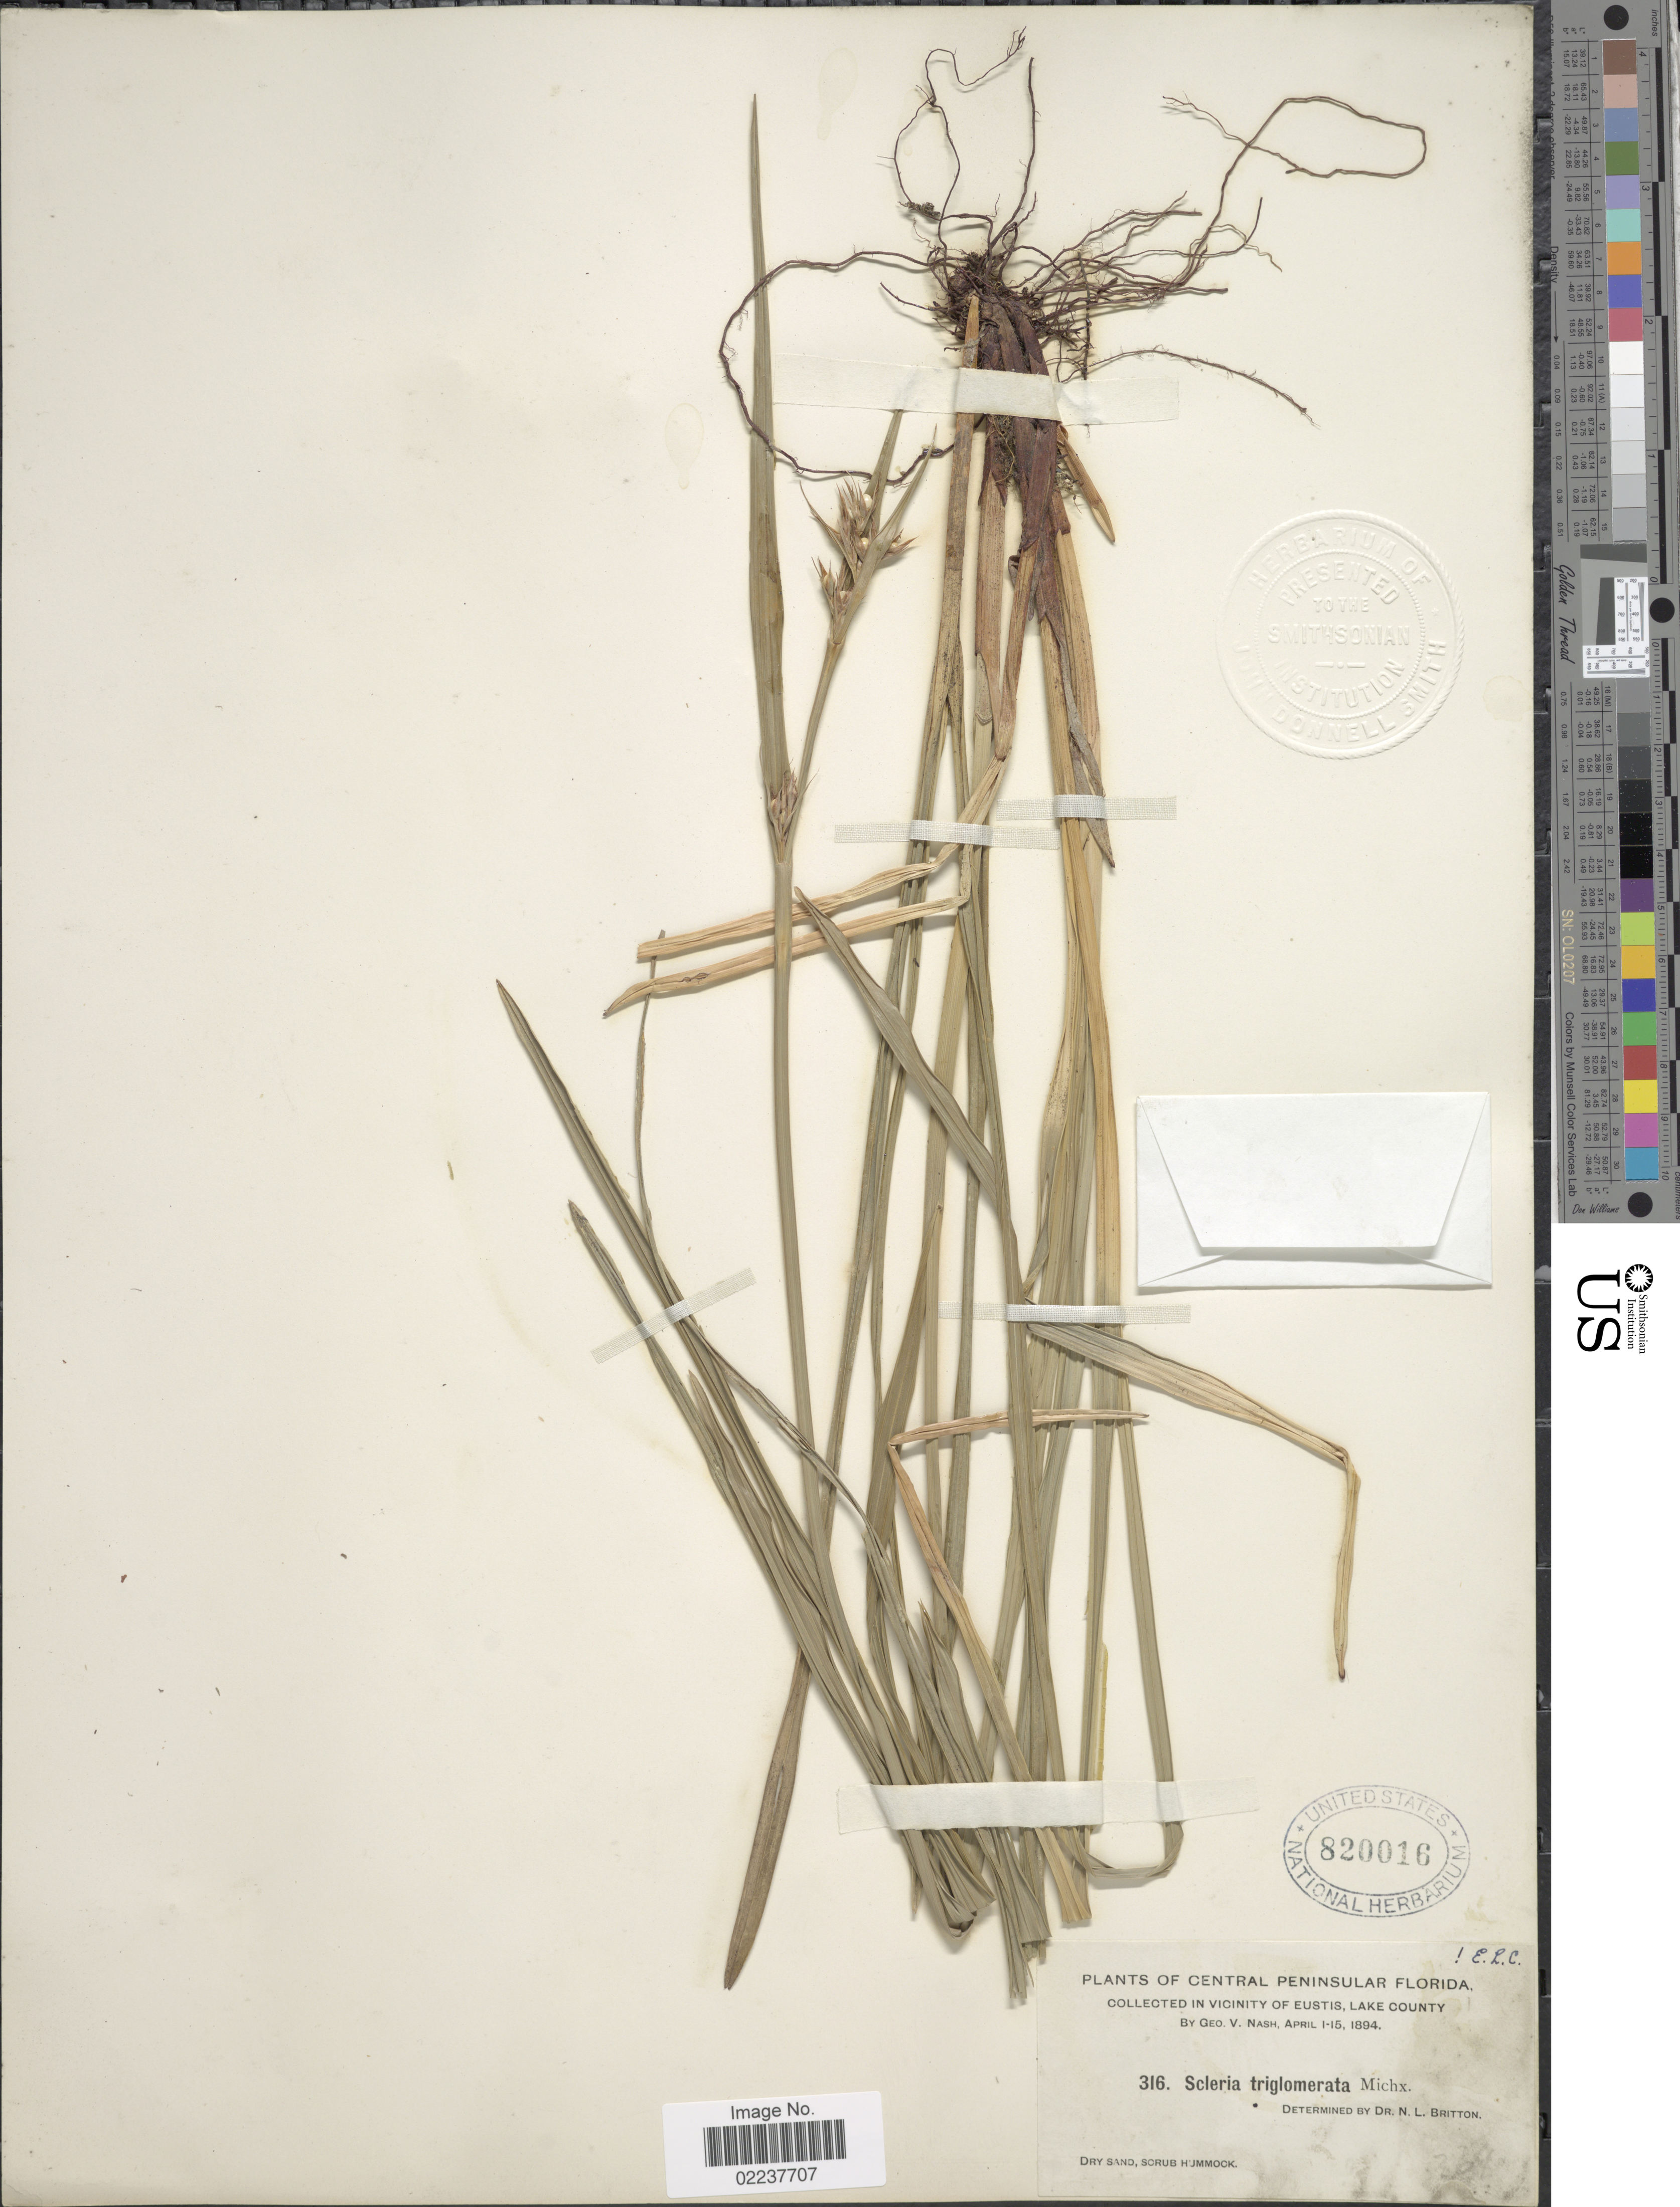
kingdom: Plantae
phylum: Tracheophyta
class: Liliopsida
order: Poales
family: Cyperaceae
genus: Scleria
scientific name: Scleria triglomerata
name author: Michx.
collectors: G. V. Nash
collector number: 316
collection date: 1894-04-01/1894-04-15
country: United States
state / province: Florida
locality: Central Peninsular Florida, Vicinity of Eustis, Lake County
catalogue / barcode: US 820016